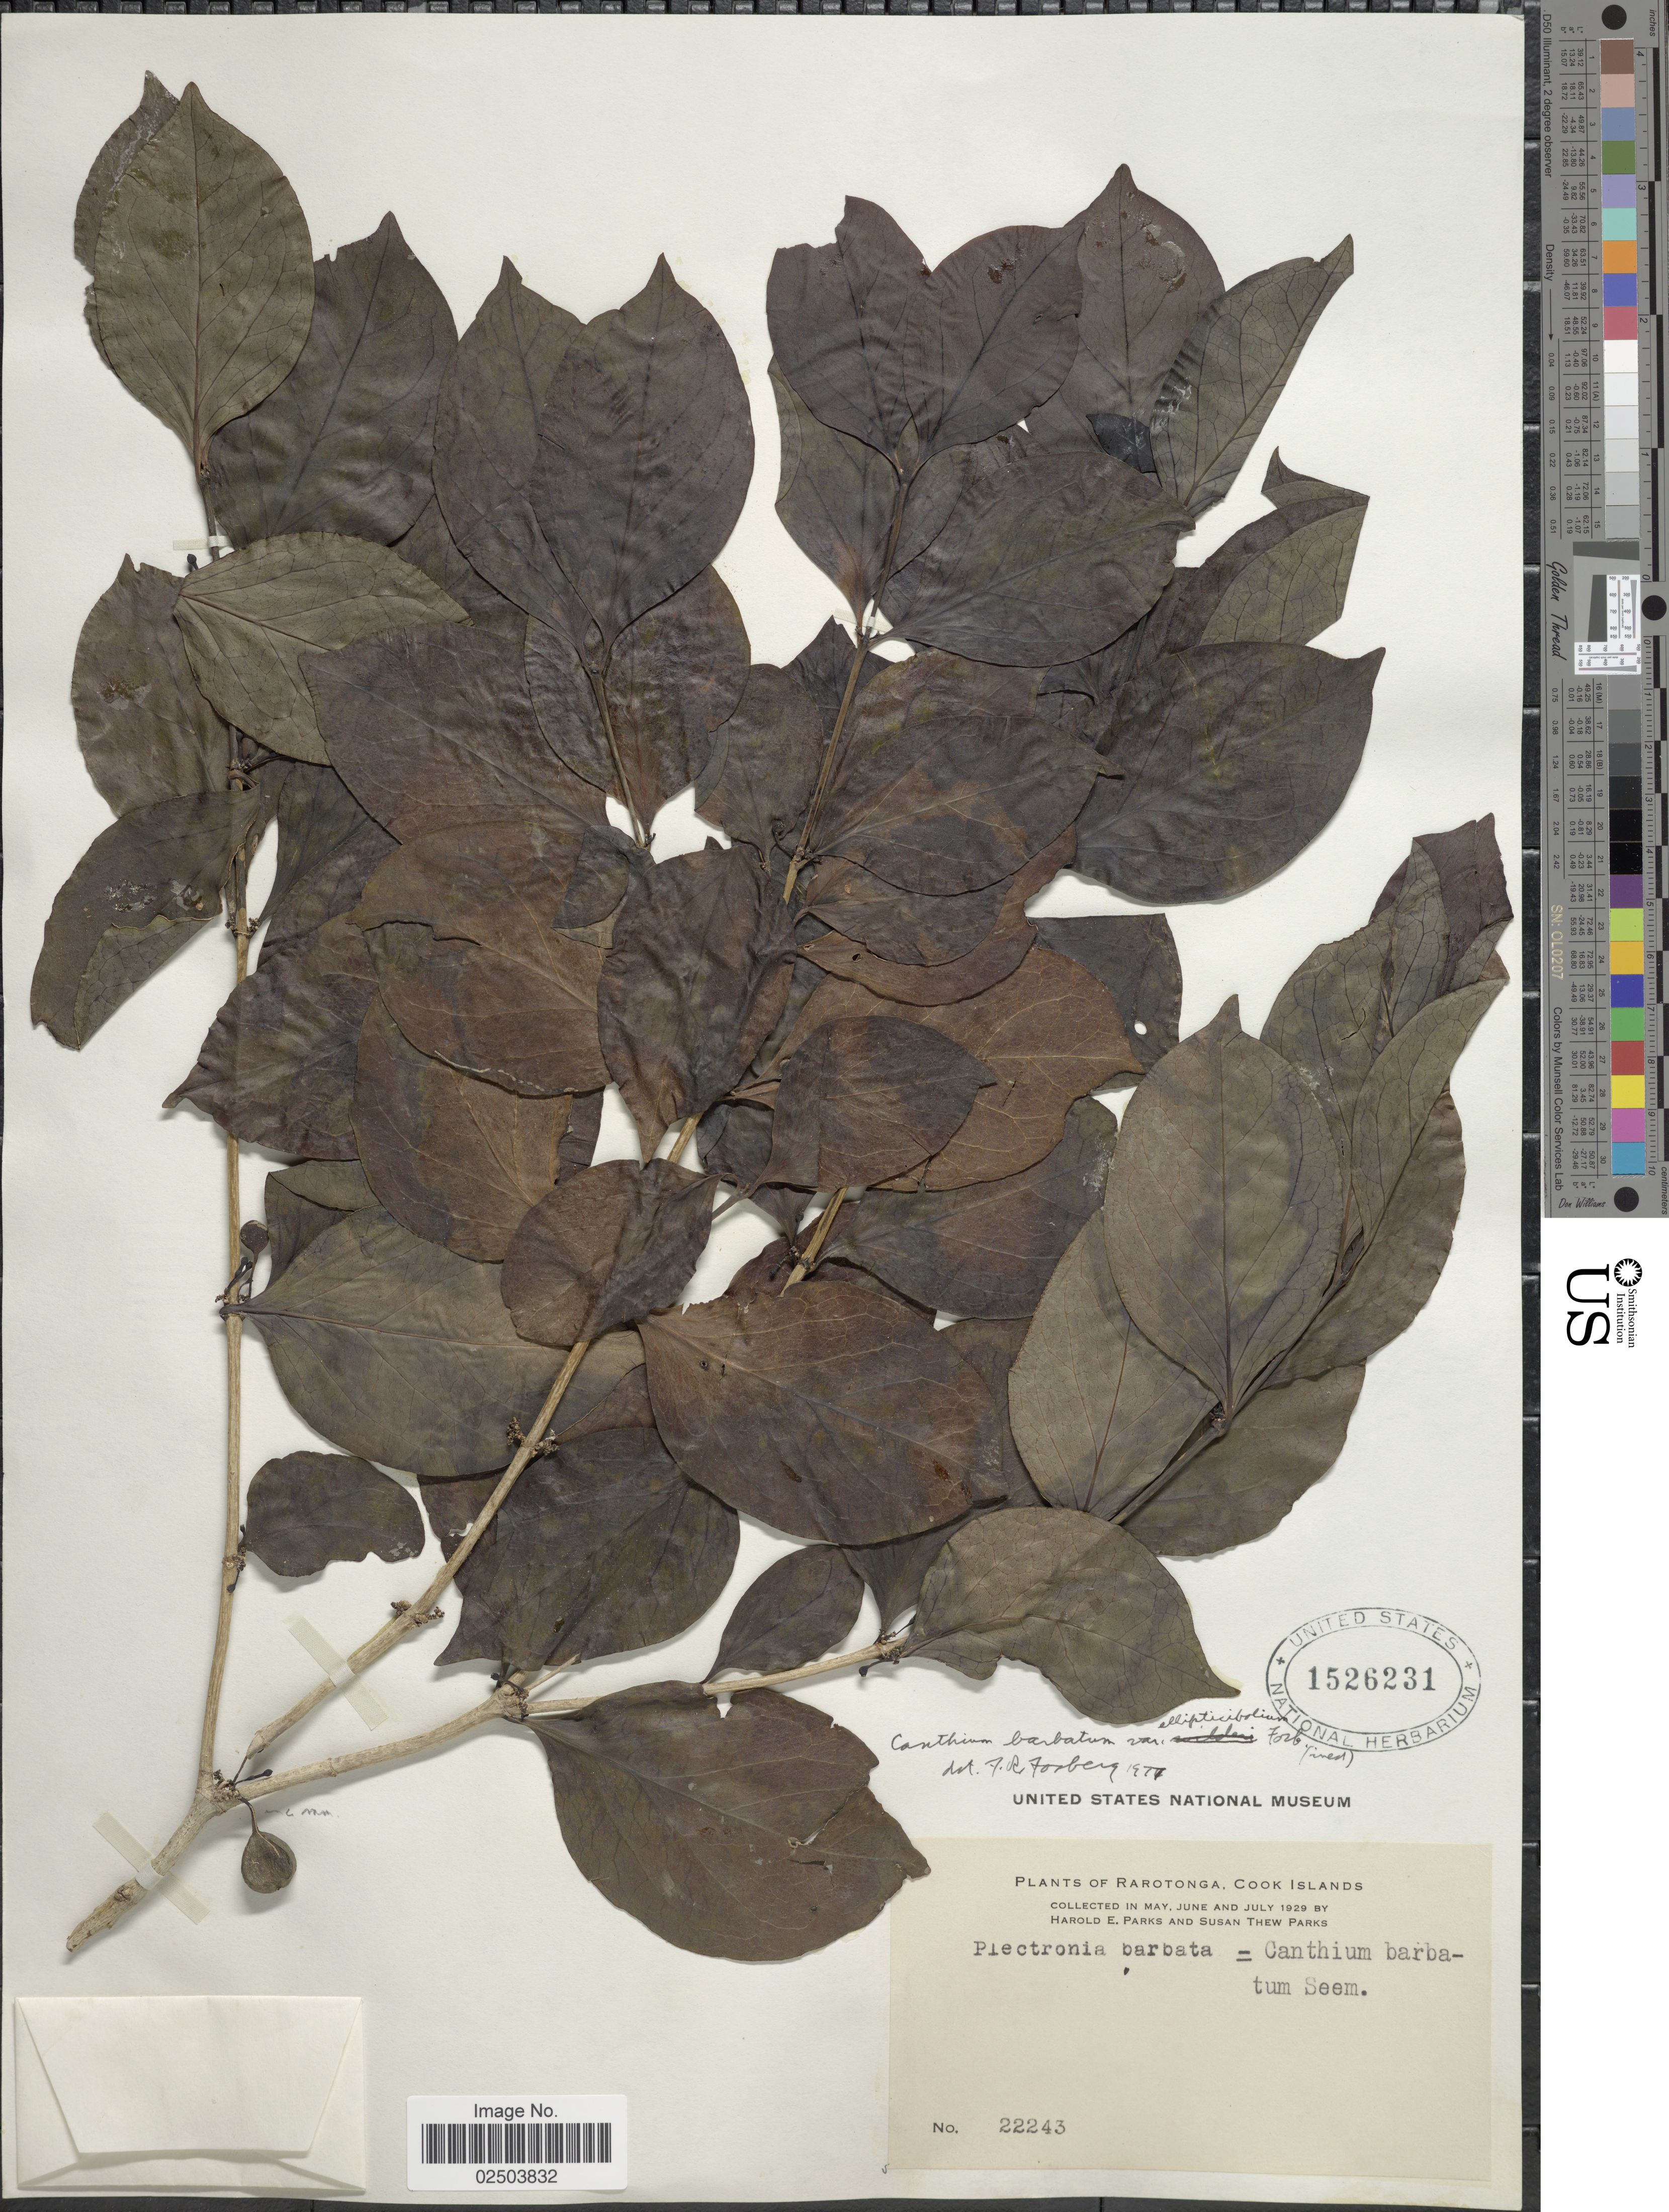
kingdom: Plantae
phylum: Tracheophyta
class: Magnoliopsida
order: Gentianales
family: Rubiaceae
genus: Cyclophyllum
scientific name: Cyclophyllum barbatum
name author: (G. Forst.) N. Hallé & J. Florence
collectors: H. E. Parks & S. Parks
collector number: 22243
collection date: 1929-05/1929-07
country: Cook Islands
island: Rarotonga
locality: Rarotonga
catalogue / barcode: US 1526231